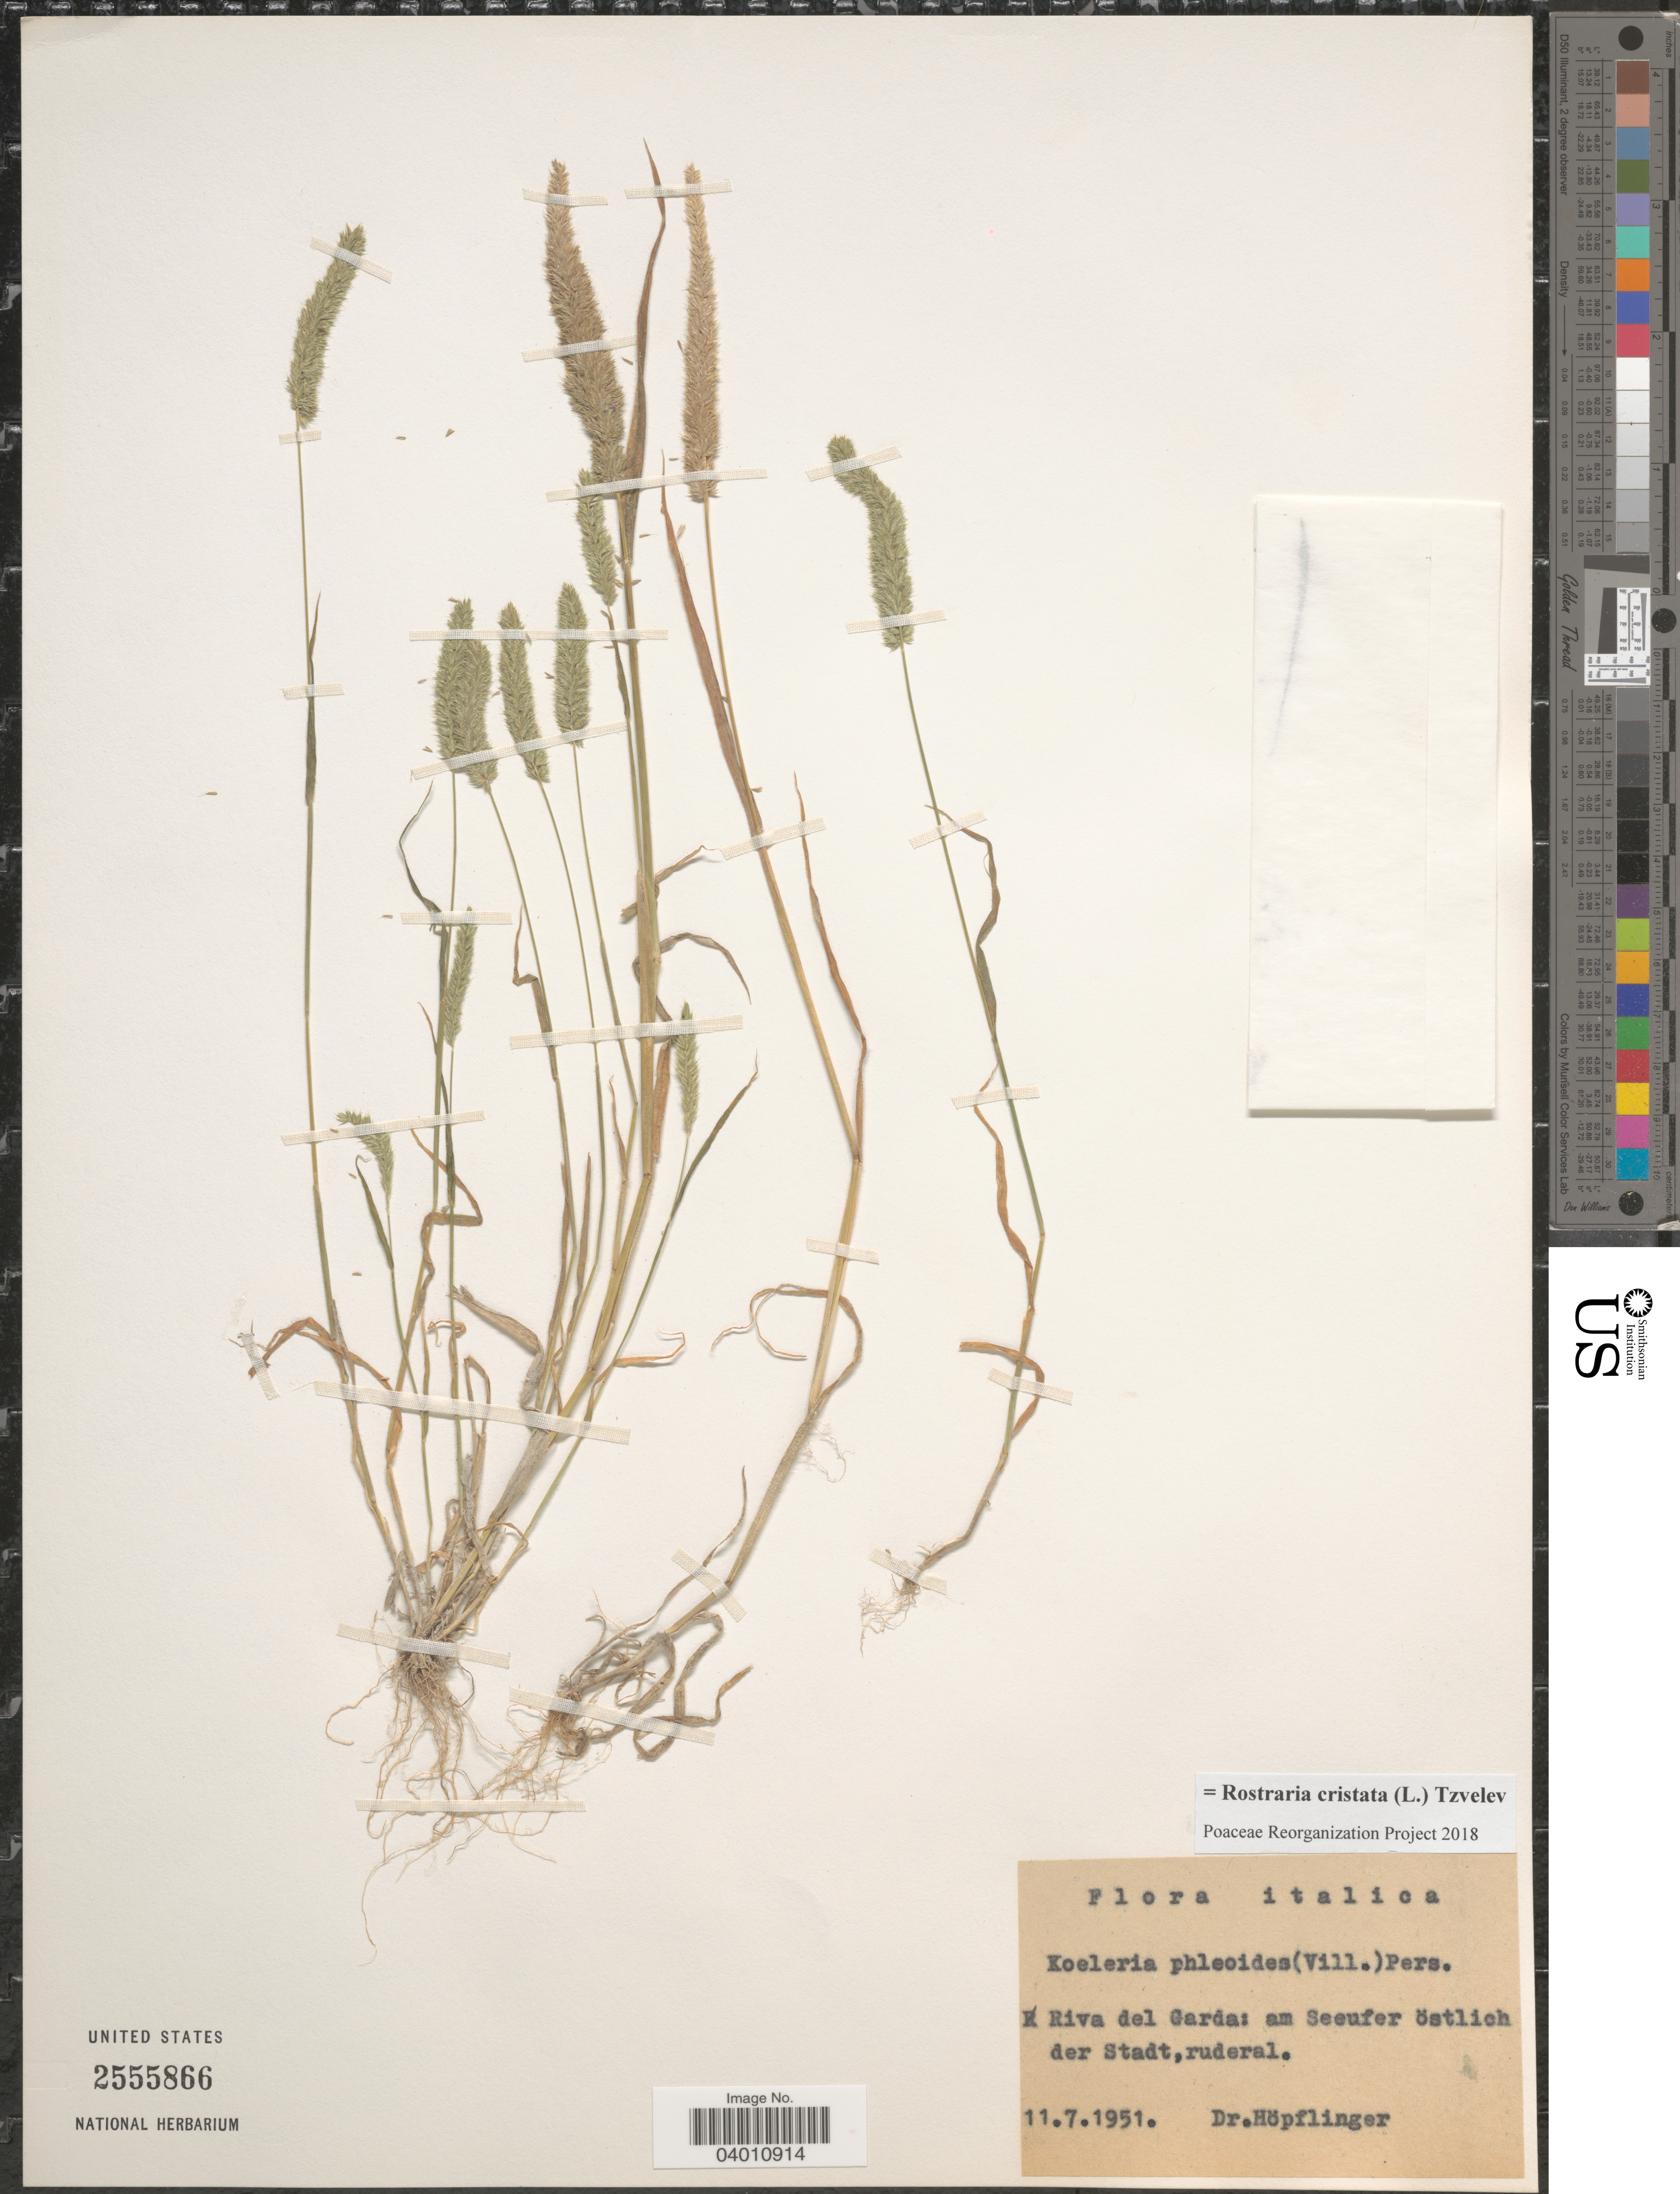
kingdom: Plantae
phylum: Tracheophyta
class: Liliopsida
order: Poales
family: Poaceae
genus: Rostraria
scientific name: Rostraria cristata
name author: (L.) Tzvelev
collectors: Höpflinger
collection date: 1951-07-11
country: Italy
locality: Riva del Garda: am Seeufer östlich der Stadt, ruderal.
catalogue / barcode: US 2555866